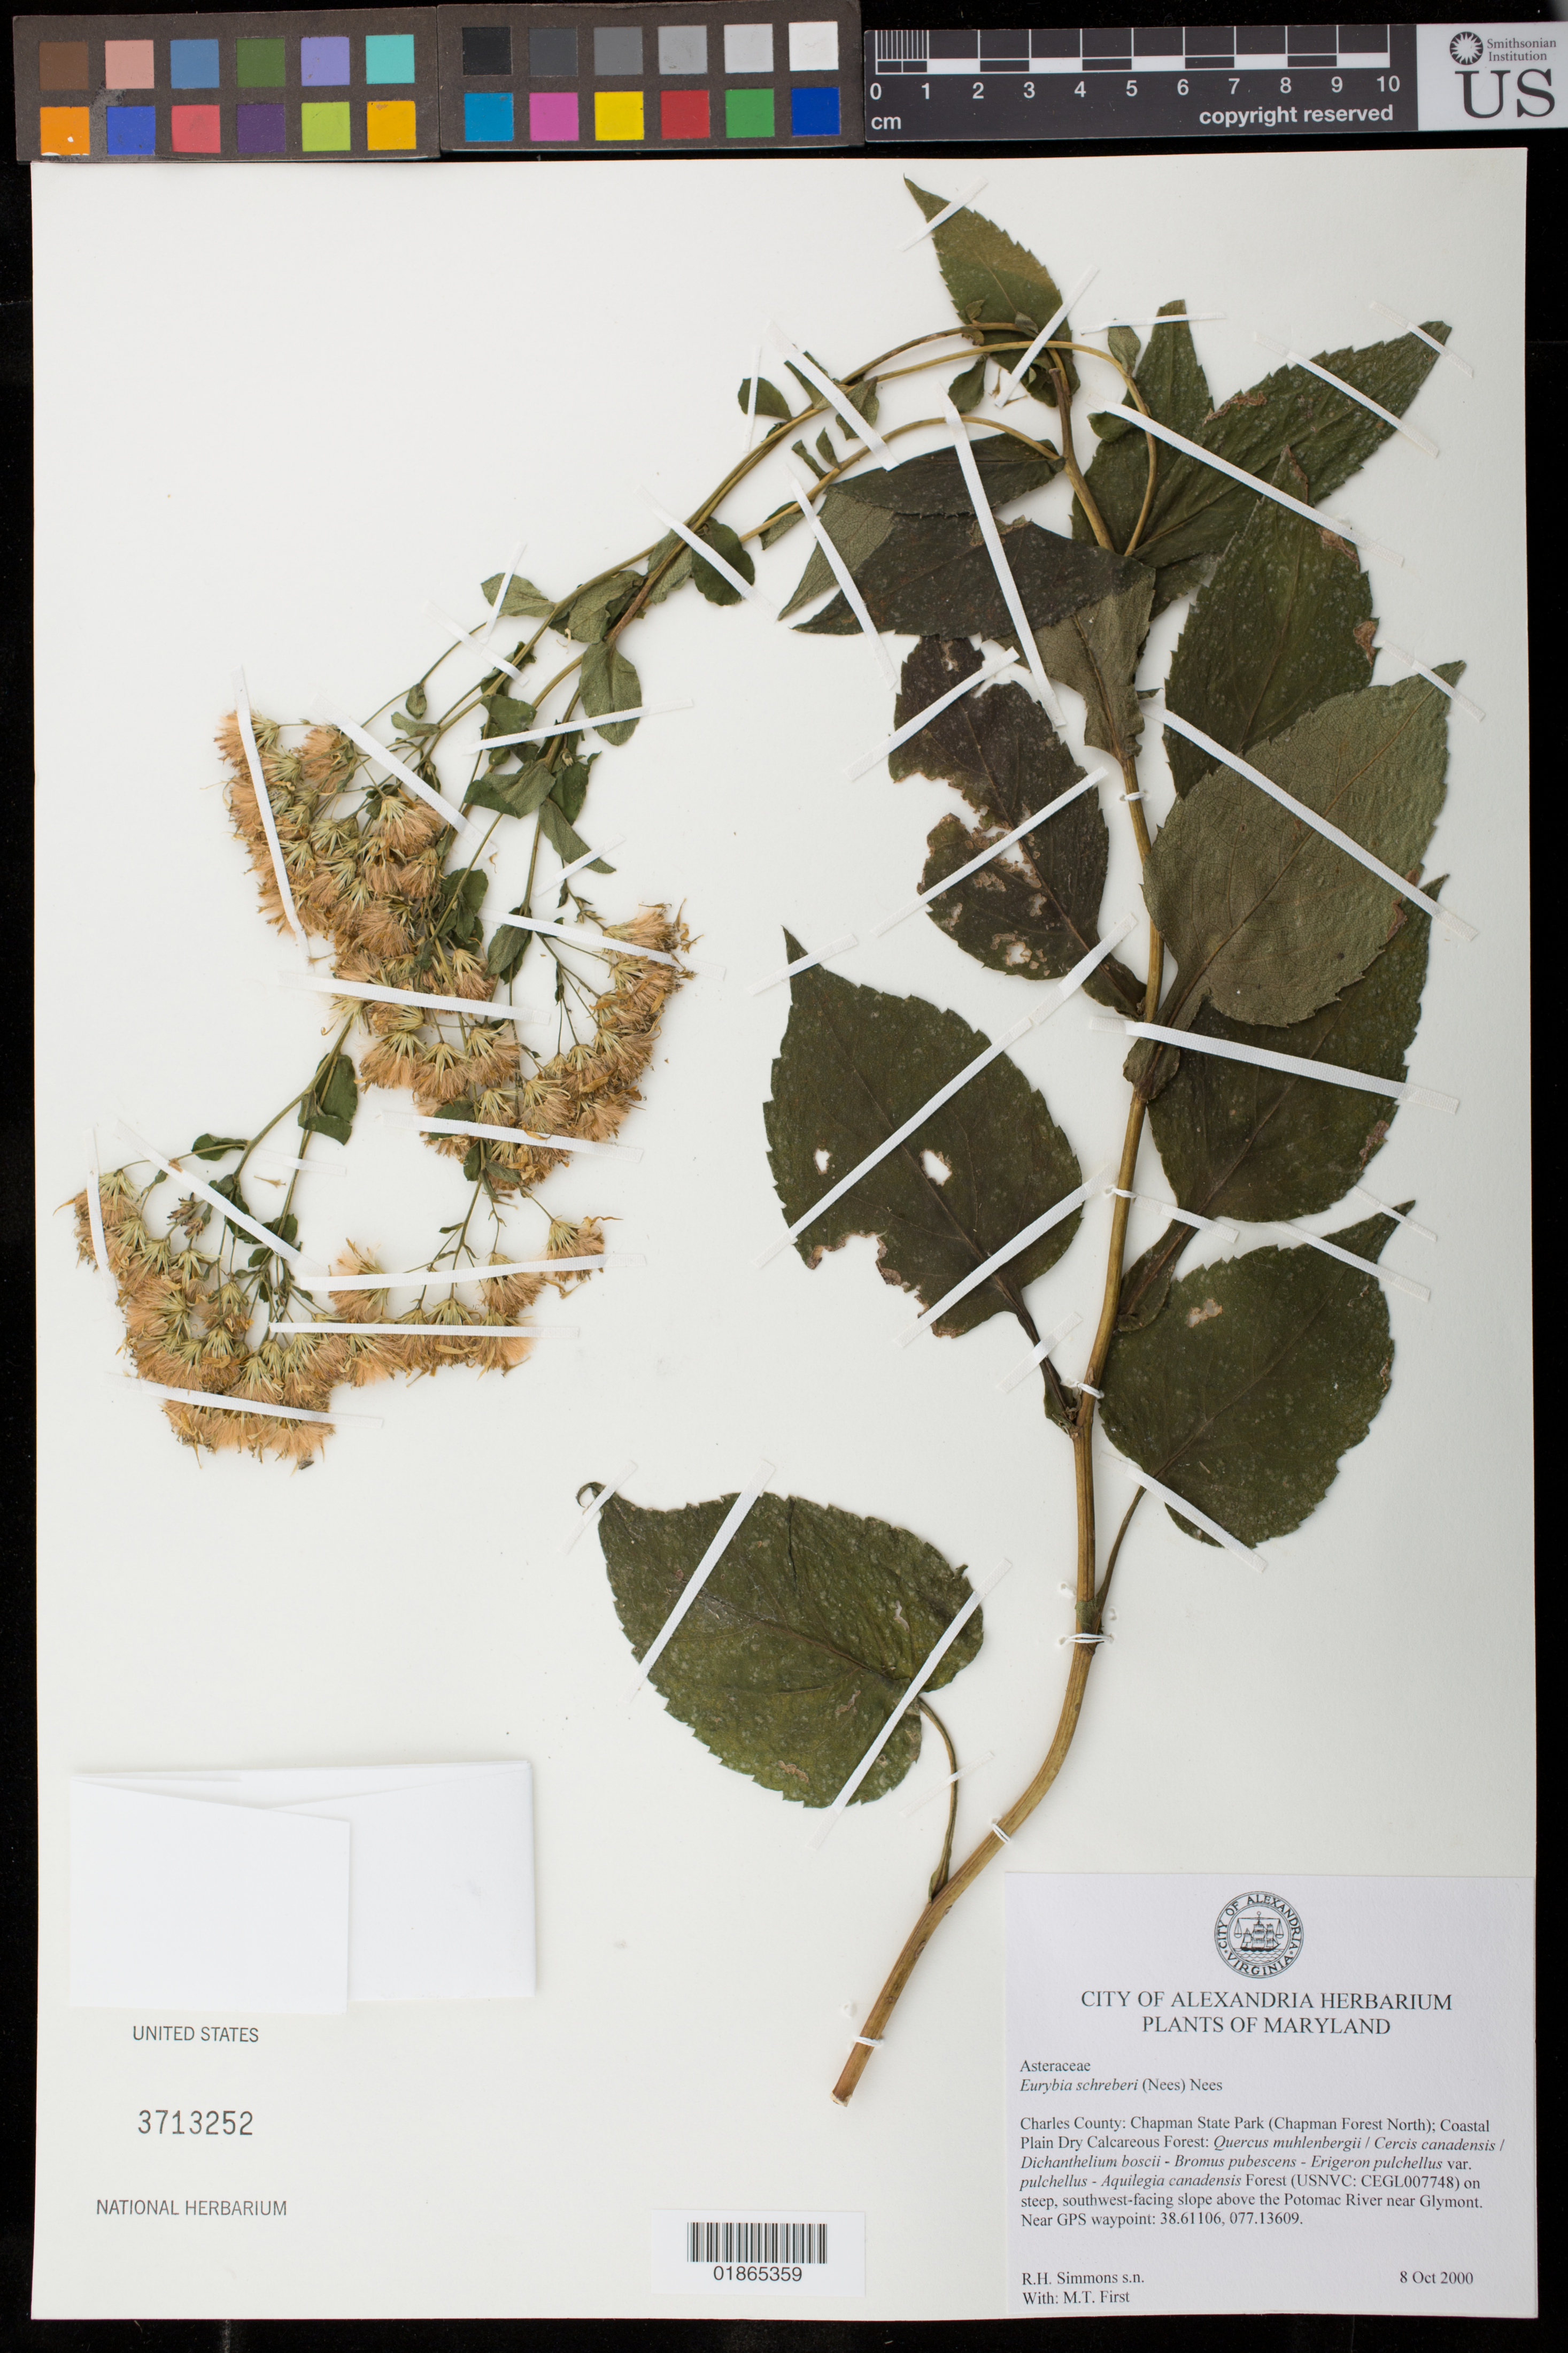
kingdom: Plantae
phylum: Tracheophyta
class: Magnoliopsida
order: Asterales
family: Asteraceae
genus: Eurybia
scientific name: Eurybia schreberi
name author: (Nees) Nees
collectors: R. H. Simmons & M. First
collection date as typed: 8 Oct 2000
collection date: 2000-10-08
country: United States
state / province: Maryland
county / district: Charles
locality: Chapman State Park (Chapman Forest North); Southwest-facing slope above the Potomac River near Glymont.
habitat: On steep, southwest-facing slope. Coastal Plain Dry Calcareous Forest.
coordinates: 38.61106, 077.13609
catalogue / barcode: US 3713252